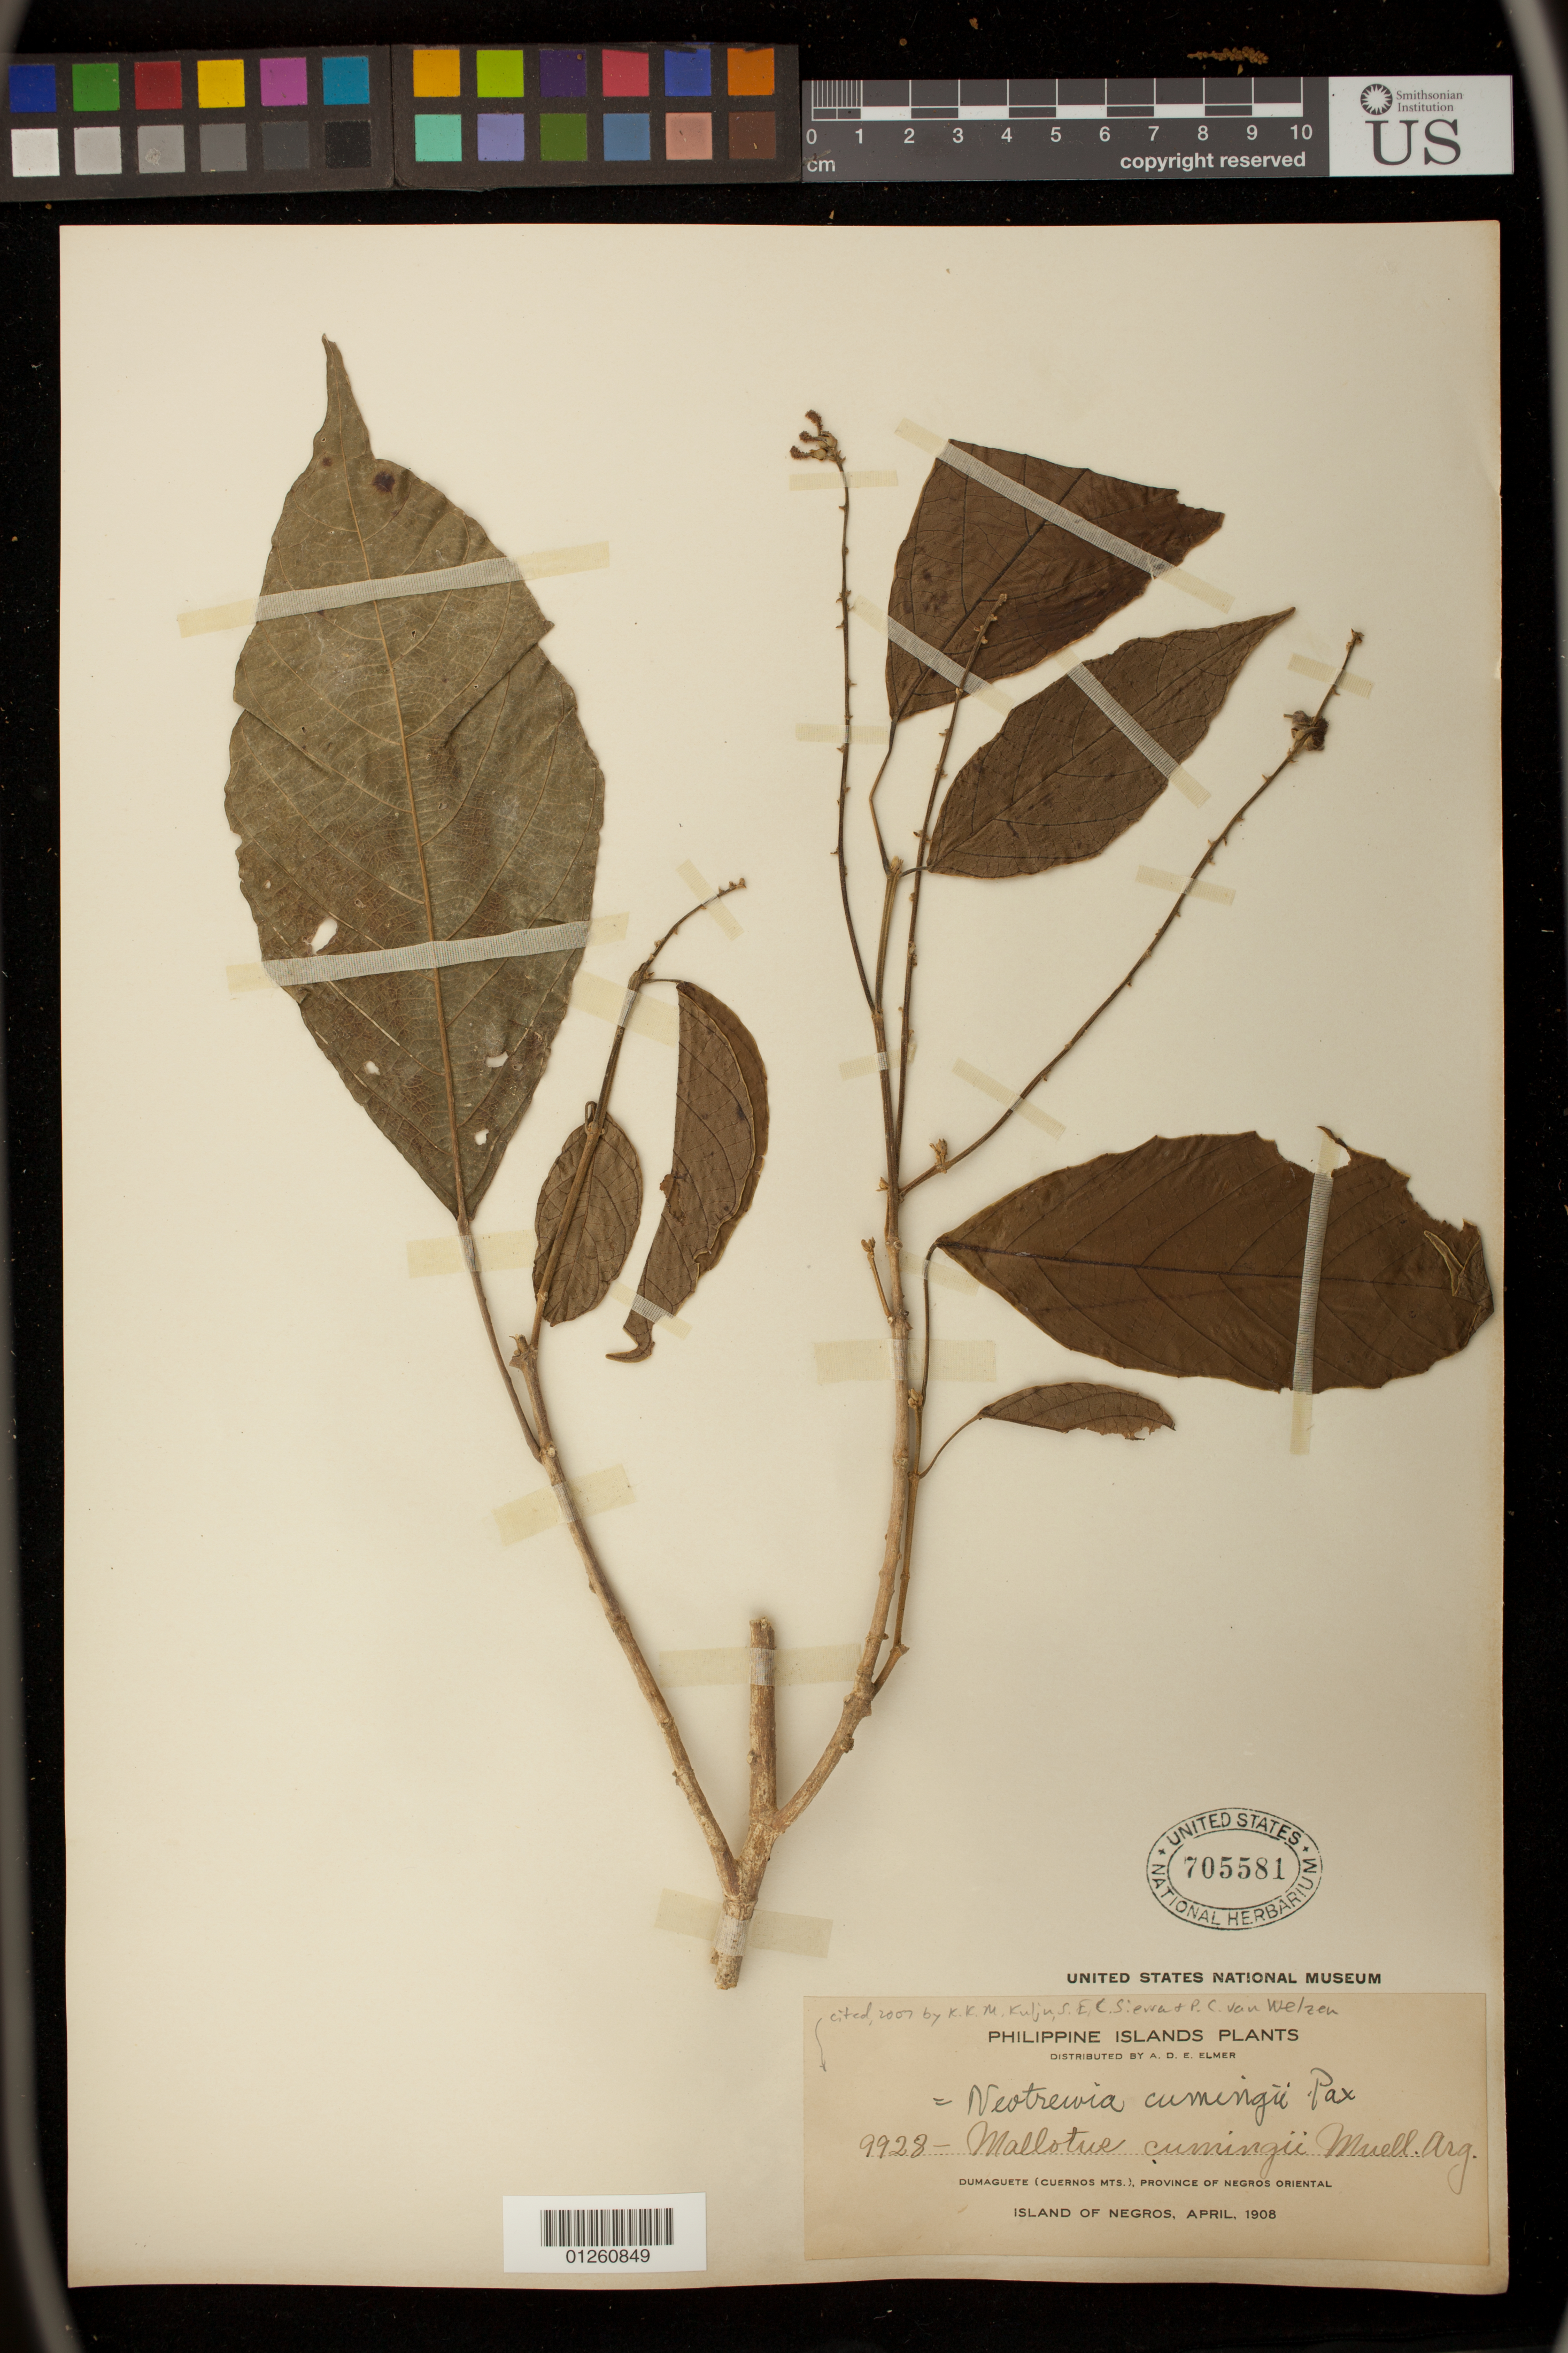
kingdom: Plantae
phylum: Tracheophyta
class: Magnoliopsida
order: Malpighiales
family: Euphorbiaceae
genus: Mallotus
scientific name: Mallotus cumingii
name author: Müll. Arg.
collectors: A. D. E. Elmer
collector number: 9928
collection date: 1908-04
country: Philippines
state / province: Central Visayas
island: Negros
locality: Dumaguete (Cuernos Mts.), Province of Negros Oriental, Island of Negros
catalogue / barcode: US 705581